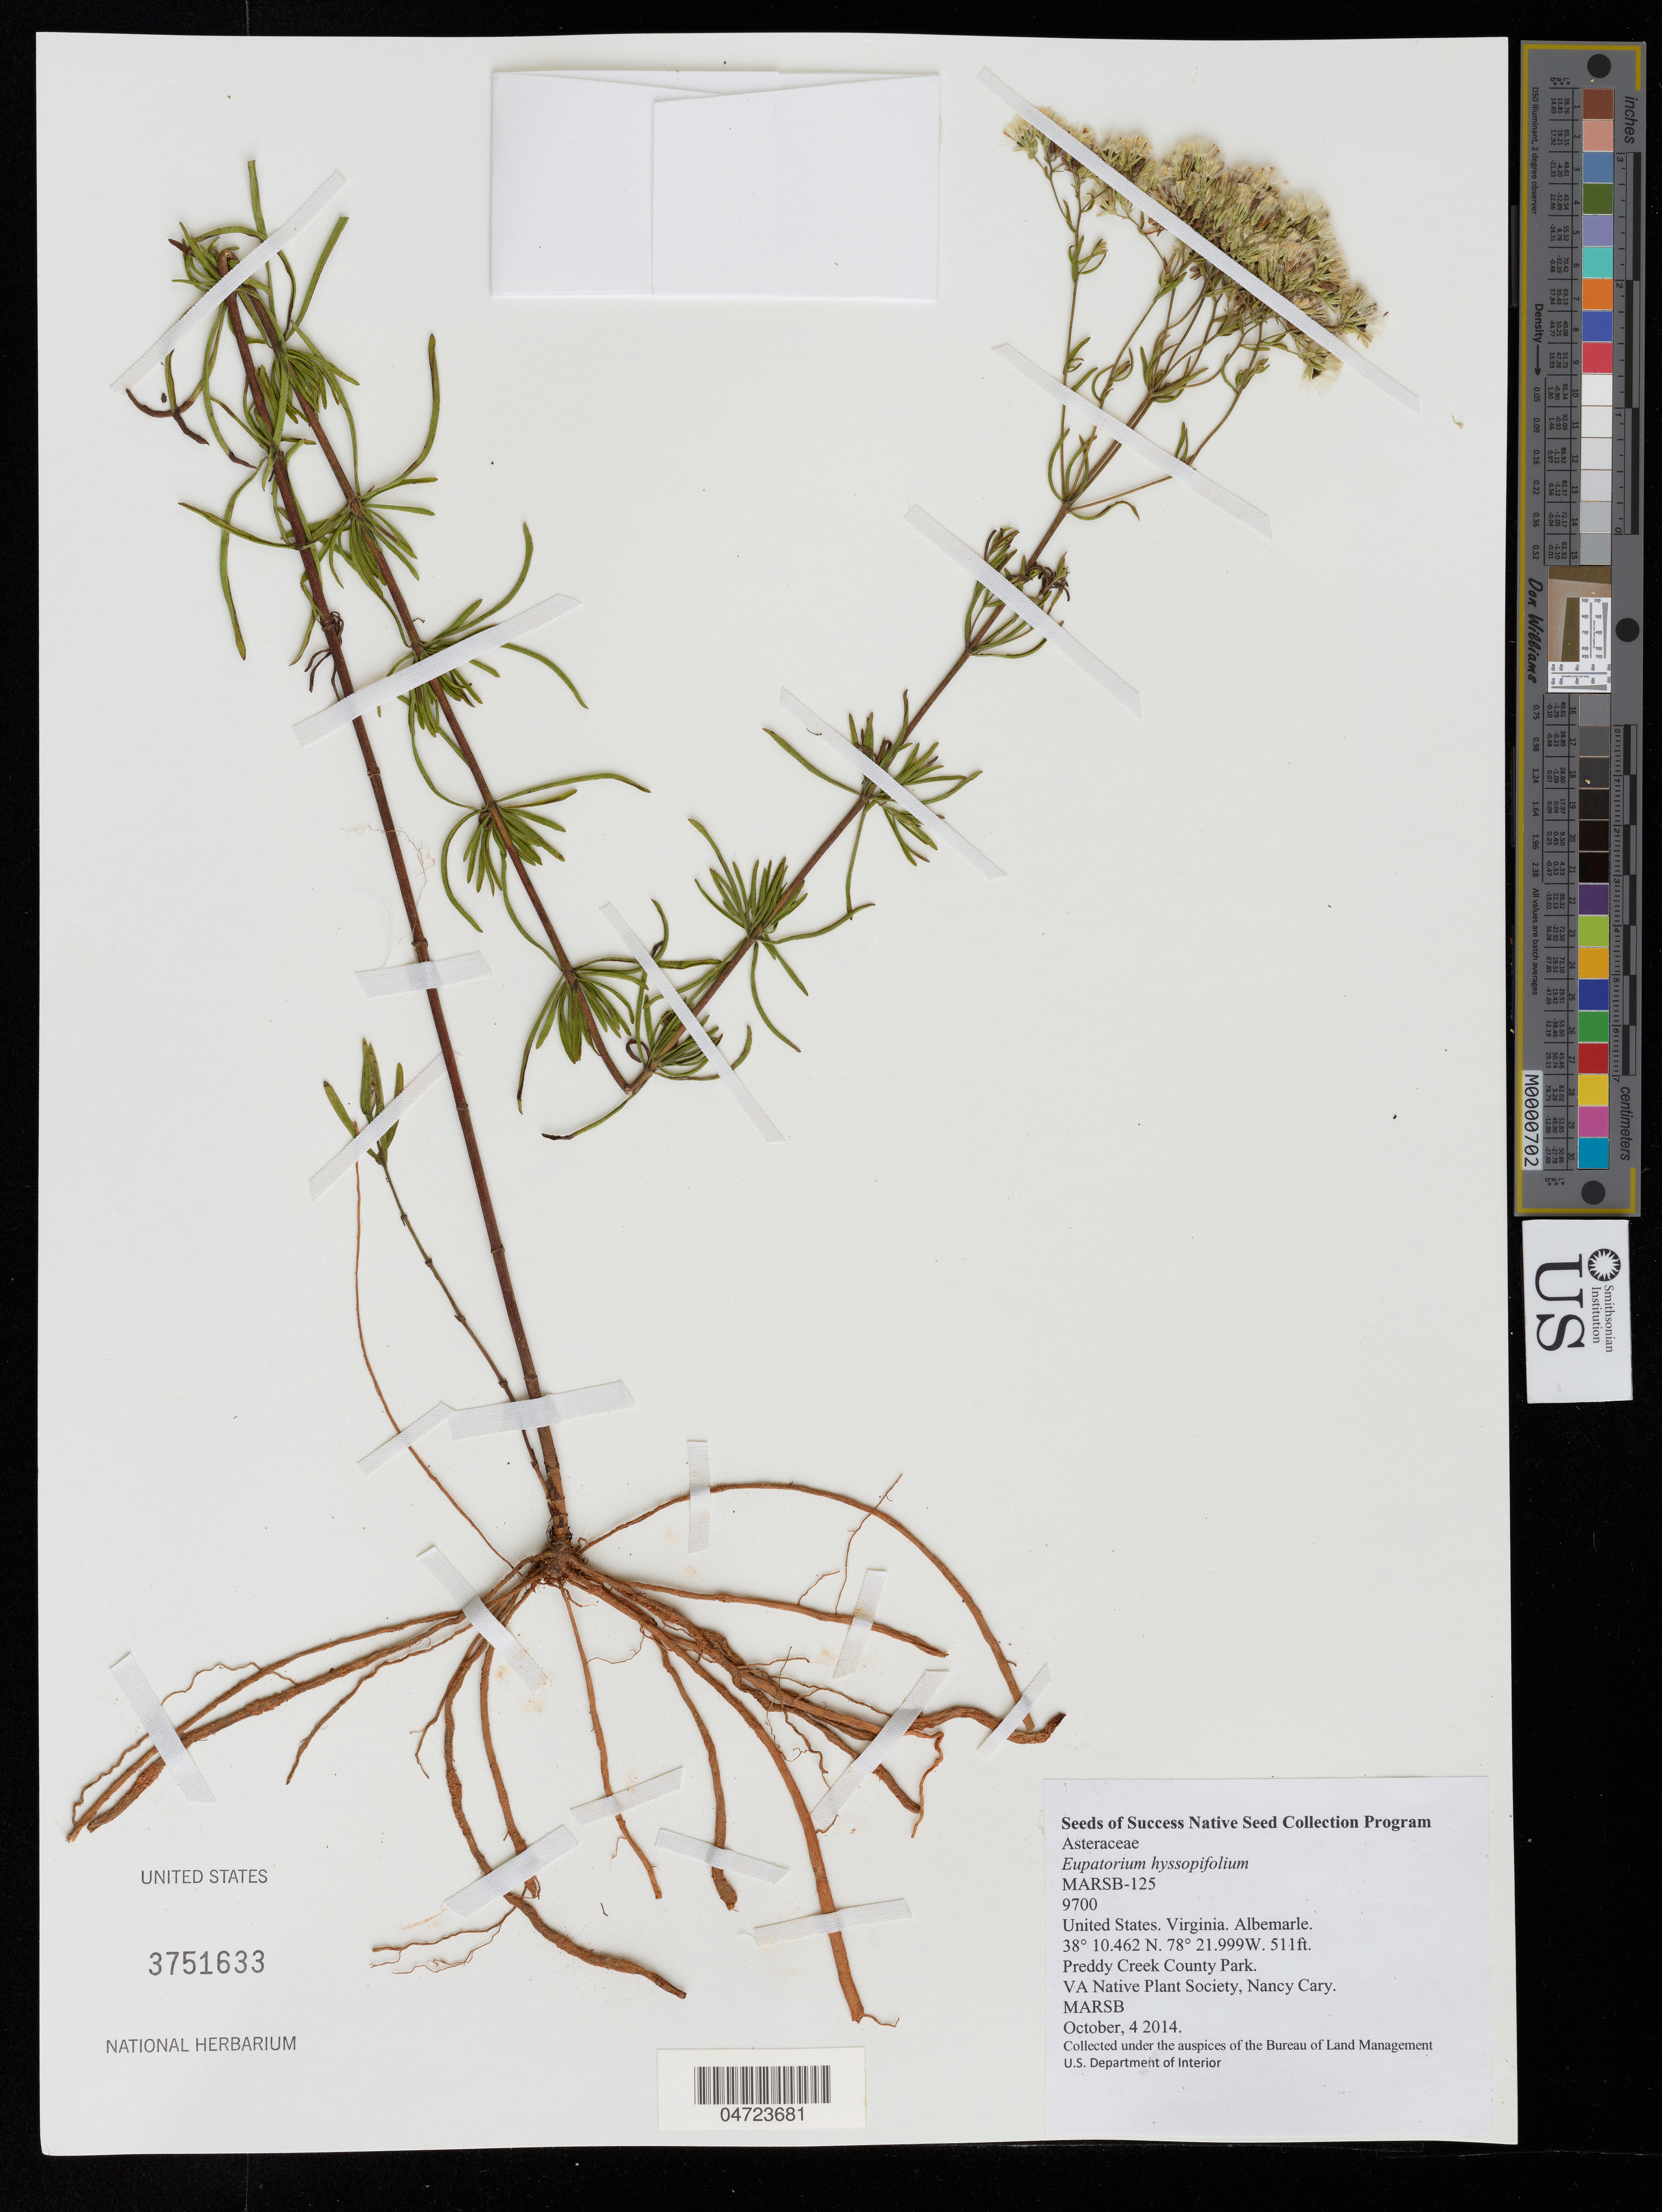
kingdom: Plantae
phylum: Tracheophyta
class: Magnoliopsida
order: Asterales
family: Asteraceae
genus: Eupatorium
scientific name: Eupatorium hyssopifolium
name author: L.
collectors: V & N. Cary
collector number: MARSB-125/9700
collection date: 2014-10-04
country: United States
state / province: Virginia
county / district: Albemarle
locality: Albemarle. Preddy Creek County Park.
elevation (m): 156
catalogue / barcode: US 3751633